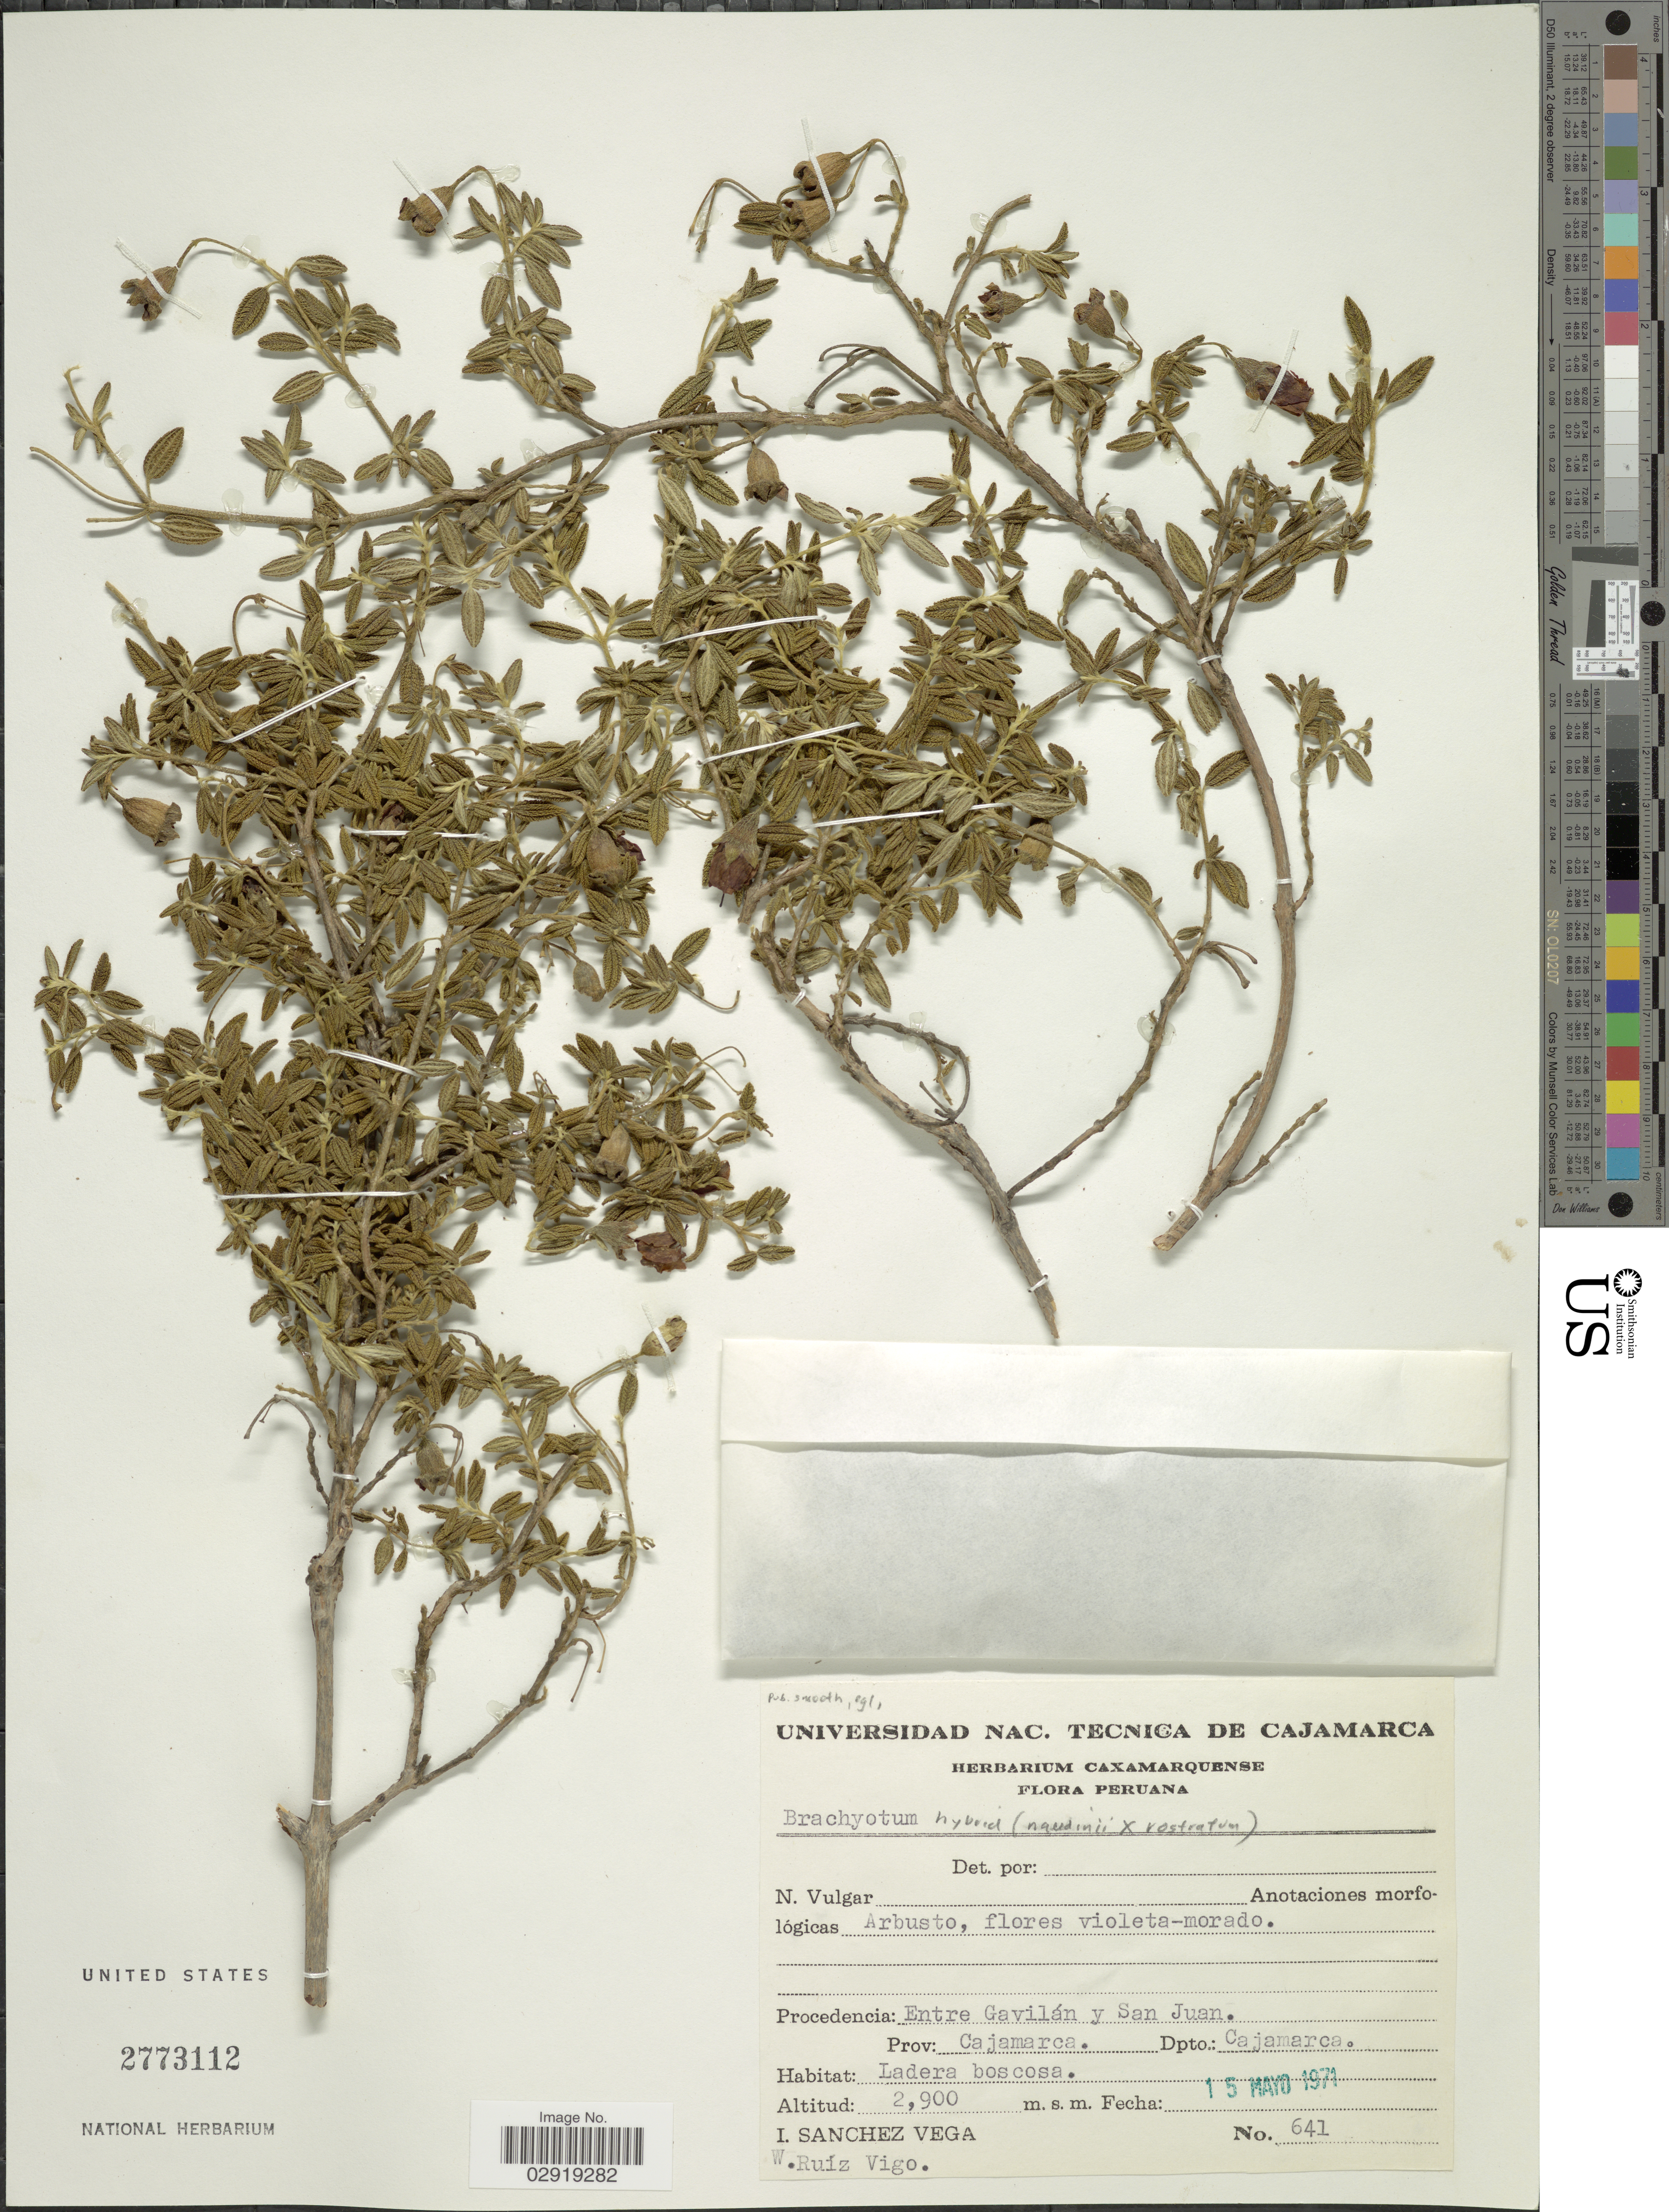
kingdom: Plantae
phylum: Tracheophyta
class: Magnoliopsida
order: Myrtales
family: Melastomataceae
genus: Brachyotum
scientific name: Brachyotum naudinii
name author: Triana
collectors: I. Sánchez Vega & W. Ruiz Vigo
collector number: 641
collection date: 1971-05-15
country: Peru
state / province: Cajamarca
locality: Procedencia: Entre Gavilán y San Juan. Prov: Cajamarca. Dpto.: Cajamarca.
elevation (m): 2900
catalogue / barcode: US 2773112